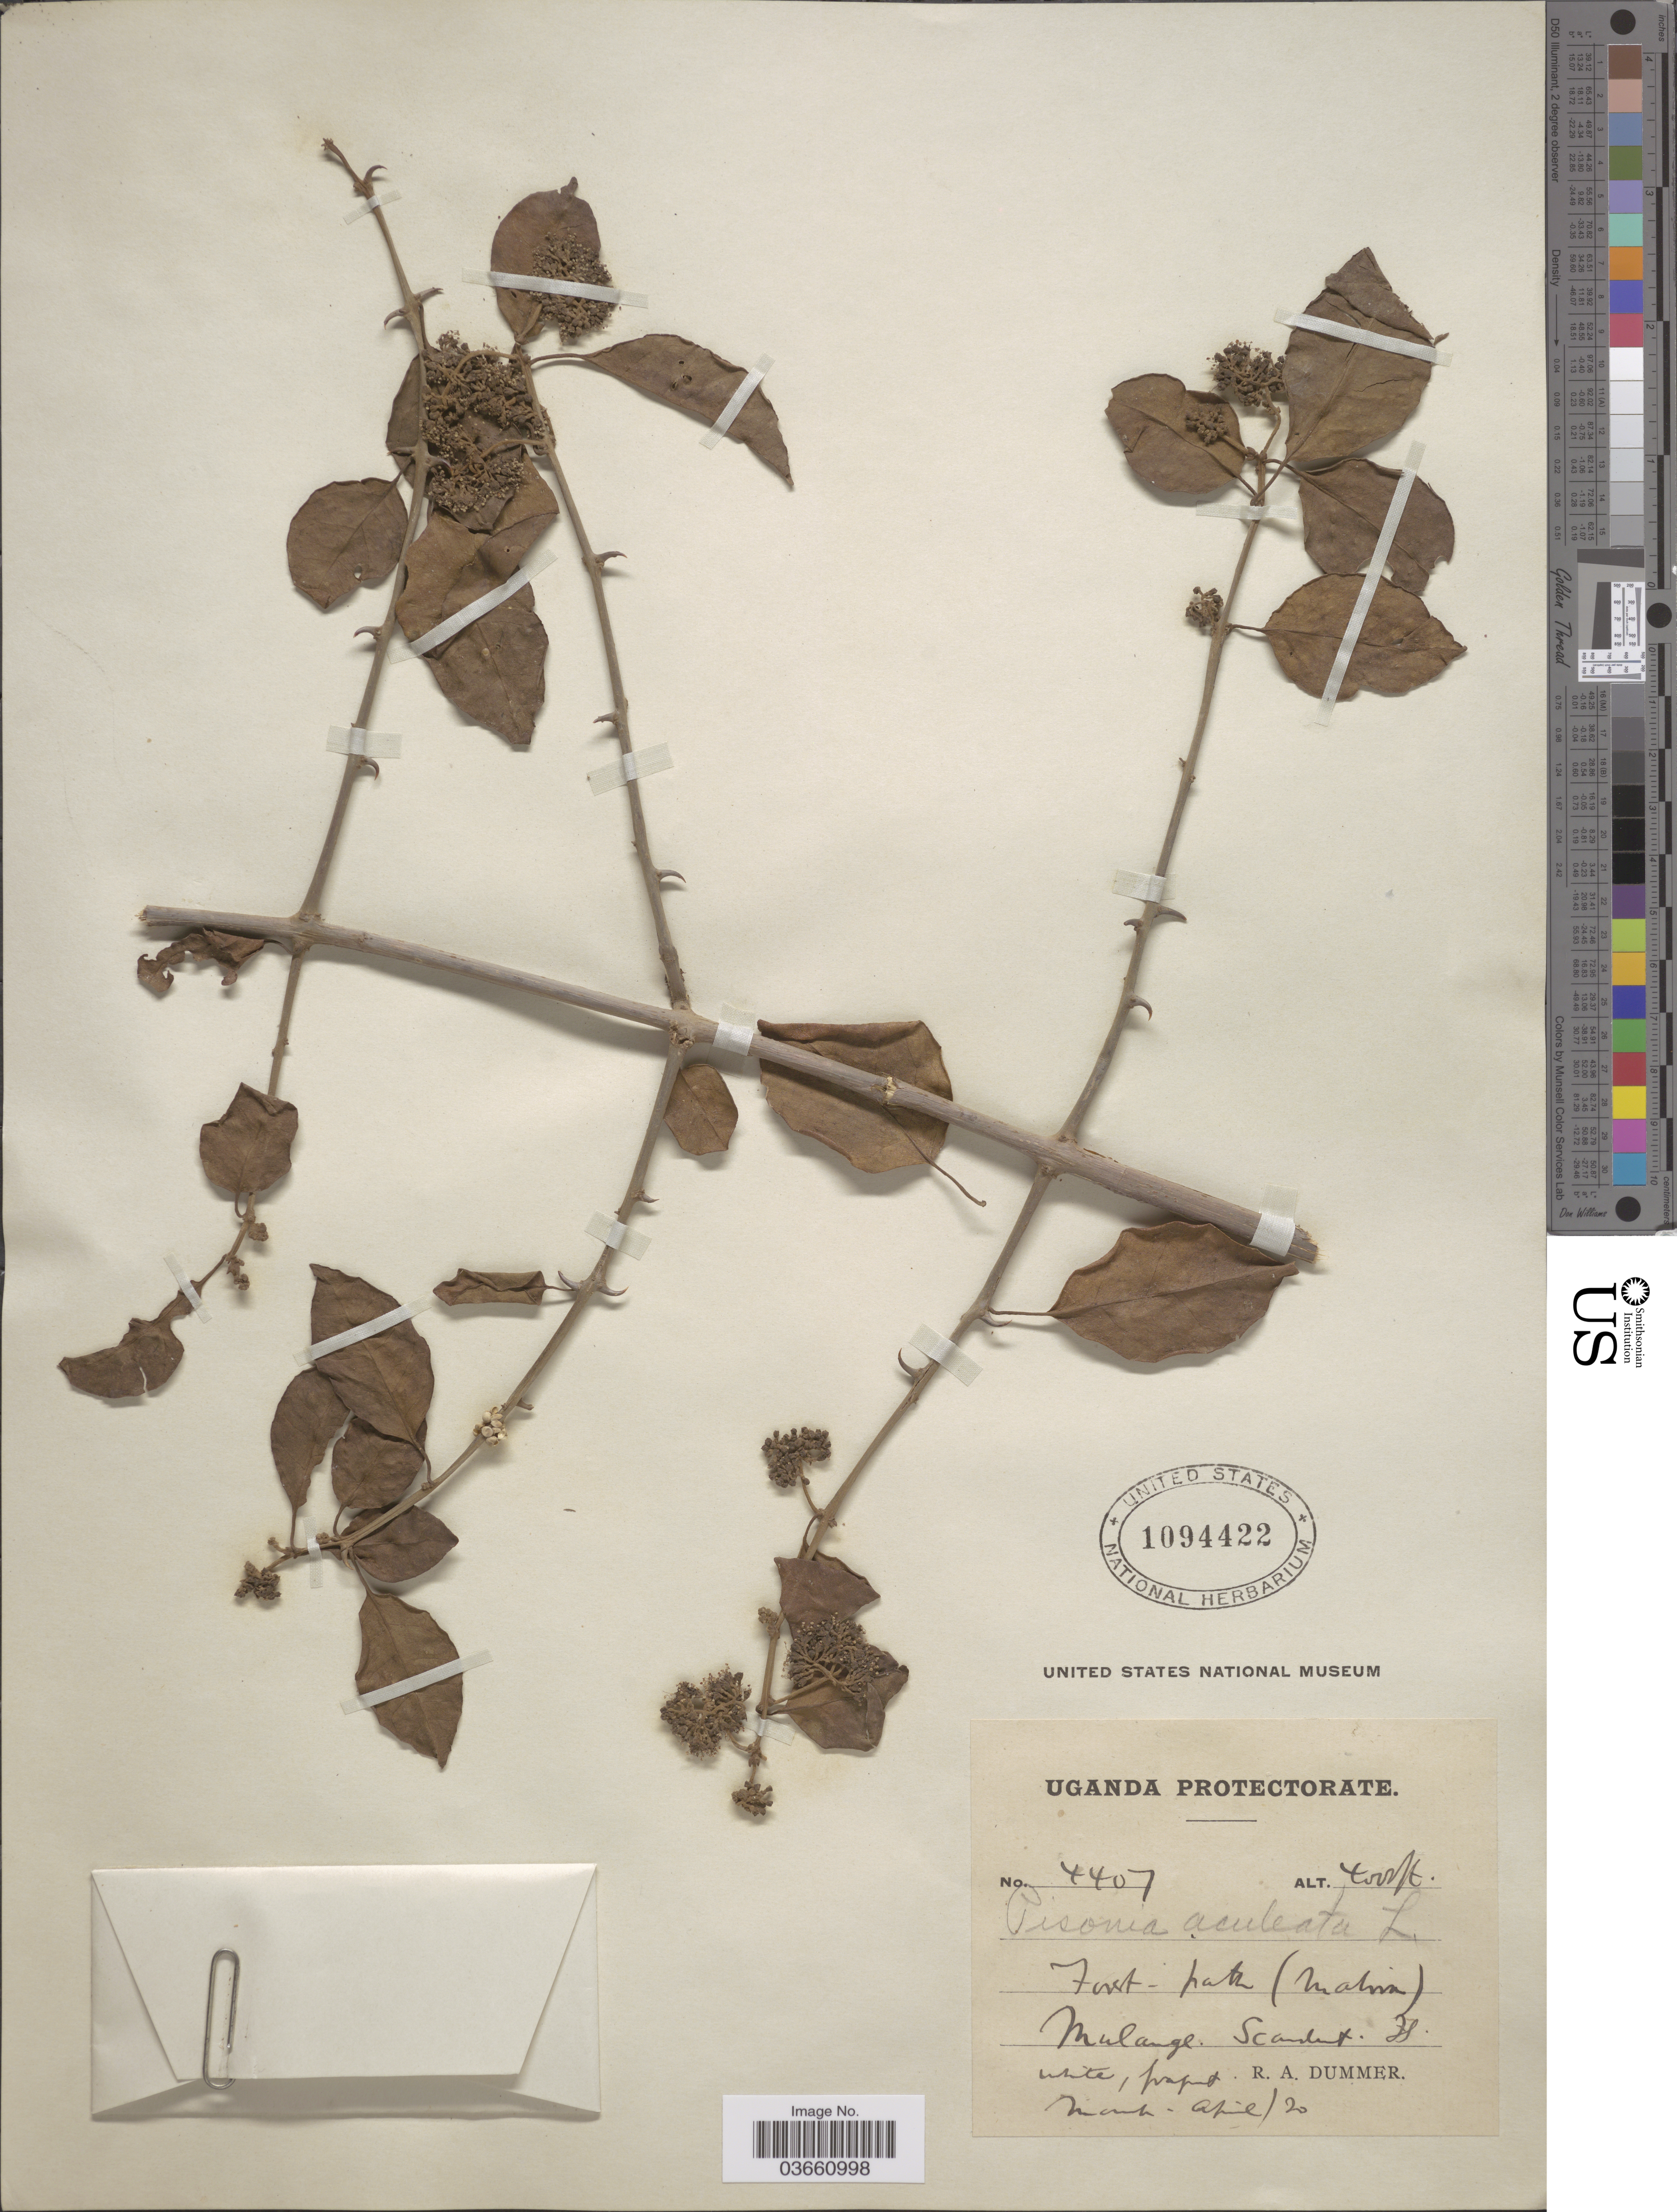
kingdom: Plantae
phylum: Tracheophyta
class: Magnoliopsida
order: Caryophyllales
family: Nyctaginaceae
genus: Pisonia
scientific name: Pisonia aculeata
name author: L.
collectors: R. Dümmer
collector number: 4407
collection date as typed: Transcribed d/m/y: /3/20 to /4/20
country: Uganda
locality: Uganda Protectorate. (Mabira) Mulange.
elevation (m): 1219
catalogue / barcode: US 1094422